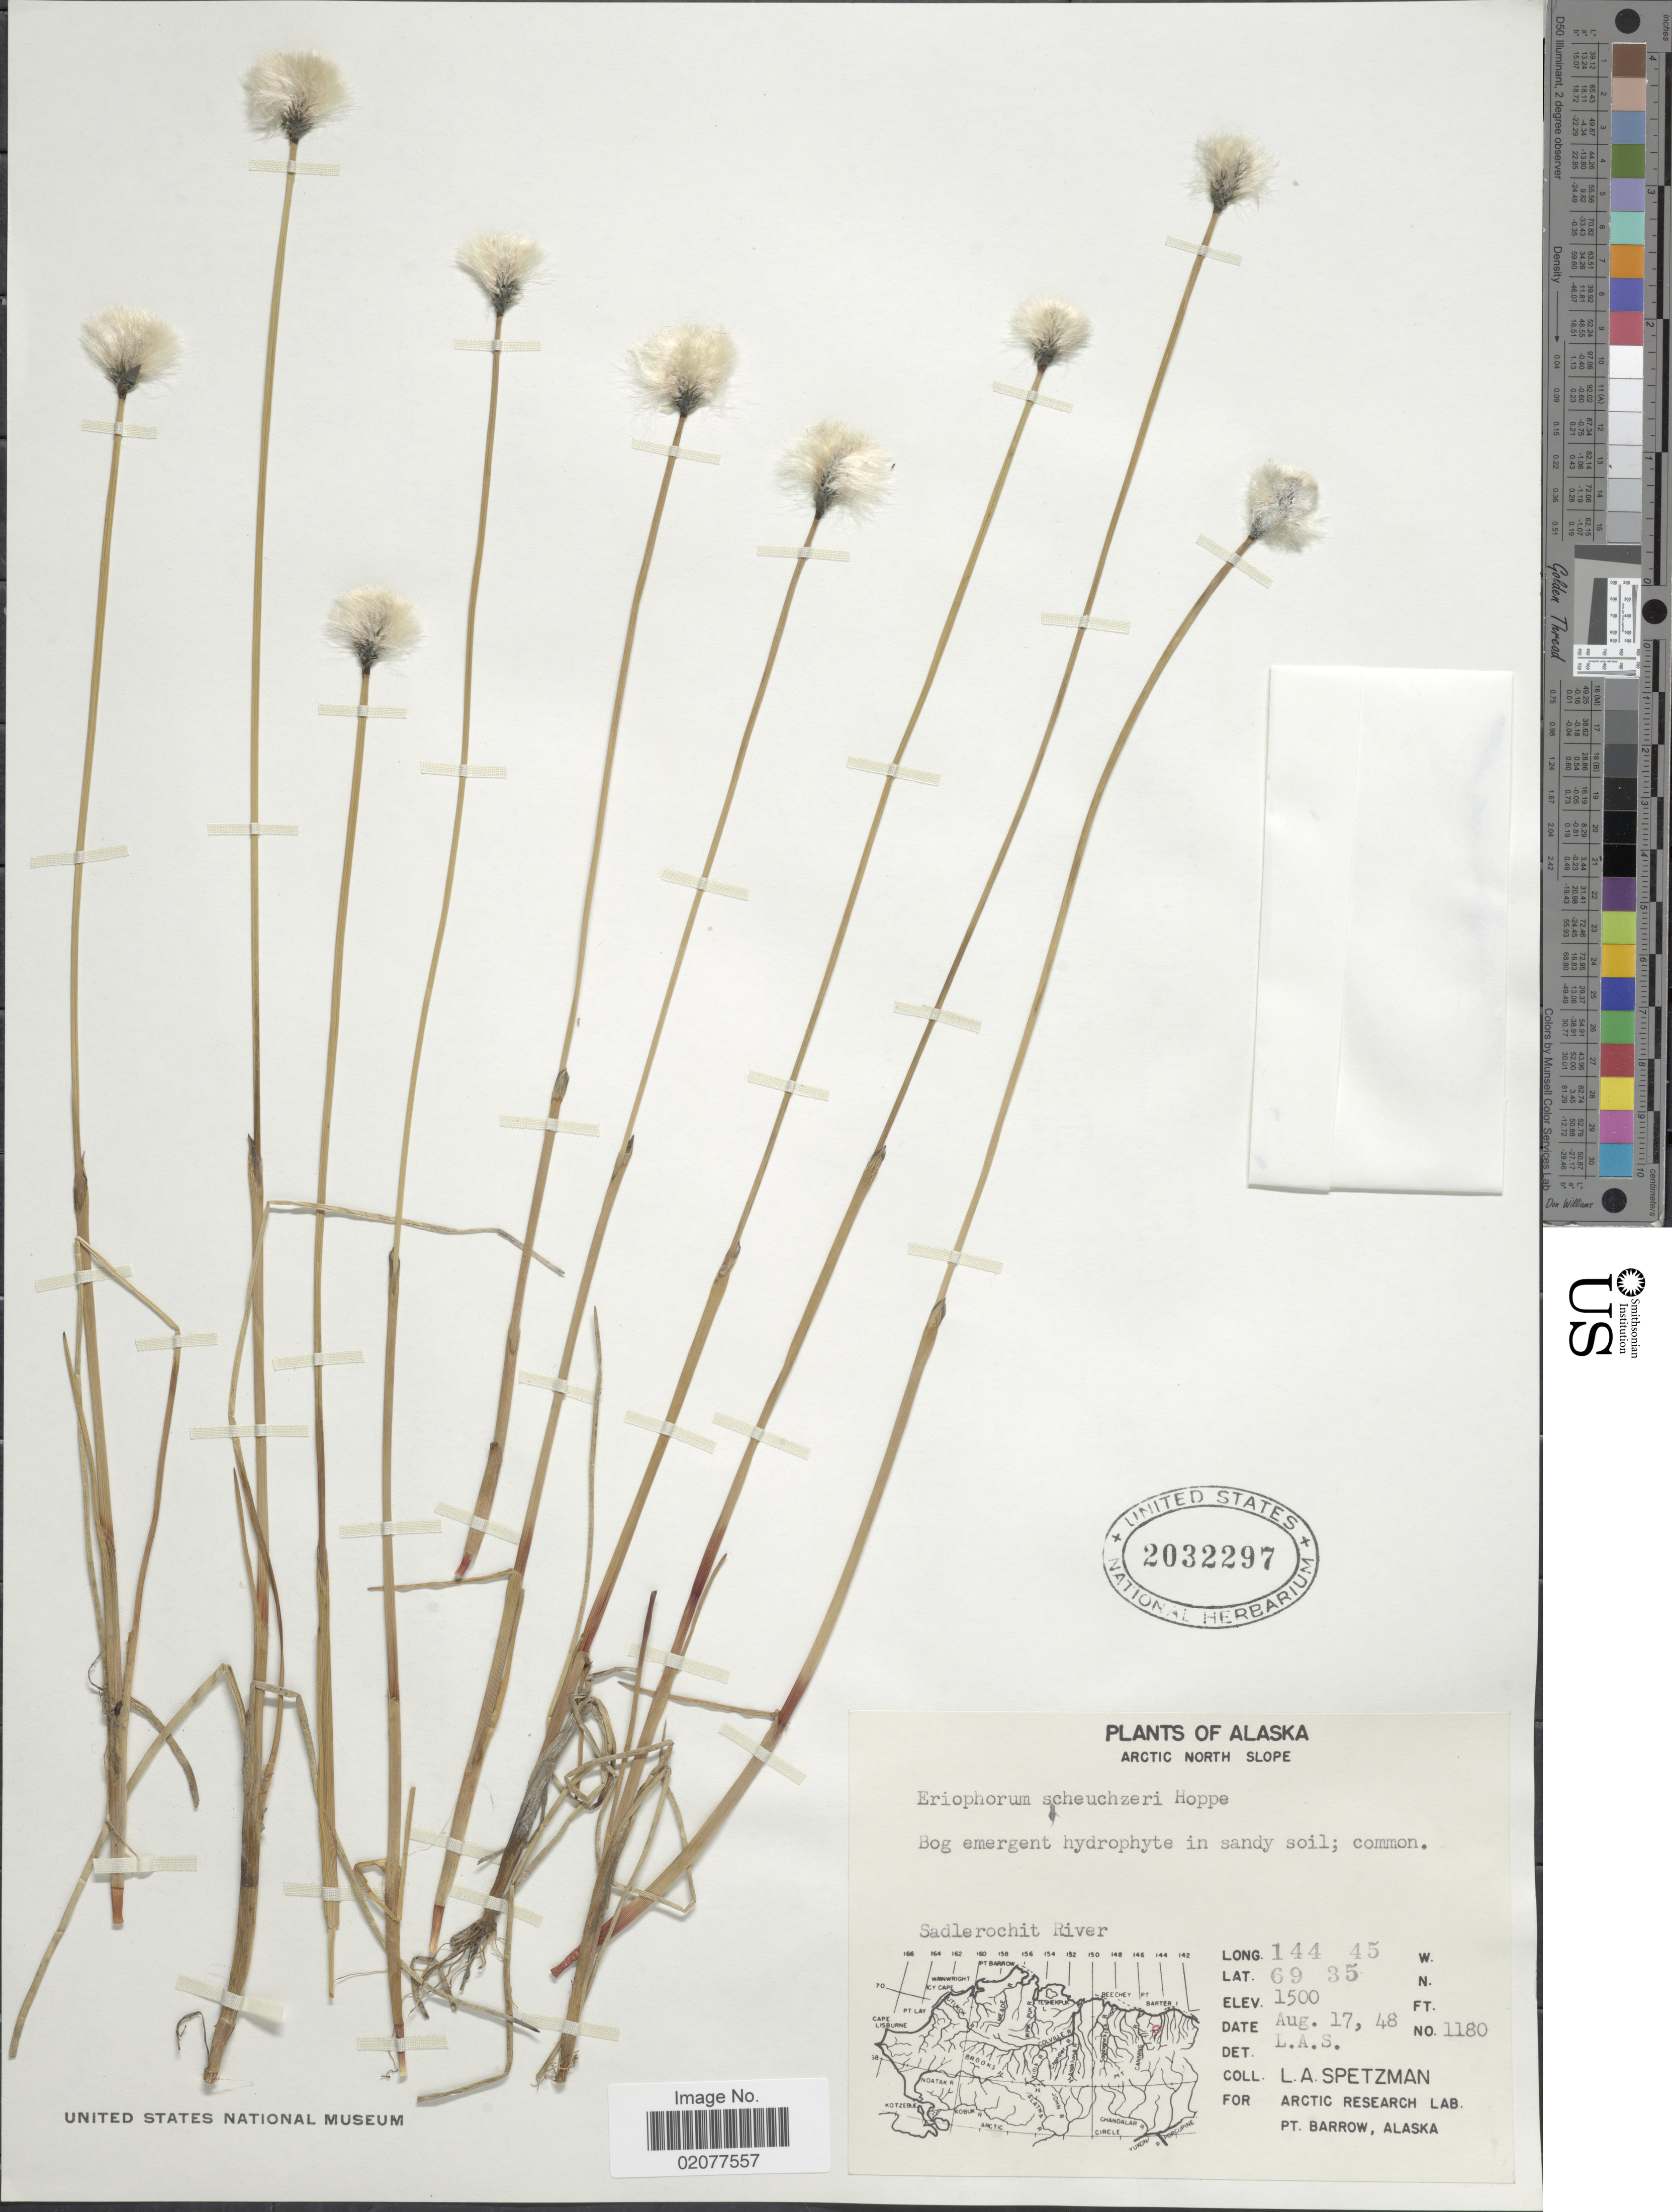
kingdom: Plantae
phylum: Tracheophyta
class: Liliopsida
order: Poales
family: Cyperaceae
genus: Eriophorum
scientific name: Eriophorum scheuchzeri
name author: Hoppe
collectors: L. Spetzman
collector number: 1180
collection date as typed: Transcribed d/m/y: 17/8/48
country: United States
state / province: Alaska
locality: Alaska, Arctic North Slope, Sadle River.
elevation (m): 457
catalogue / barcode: US 2032297